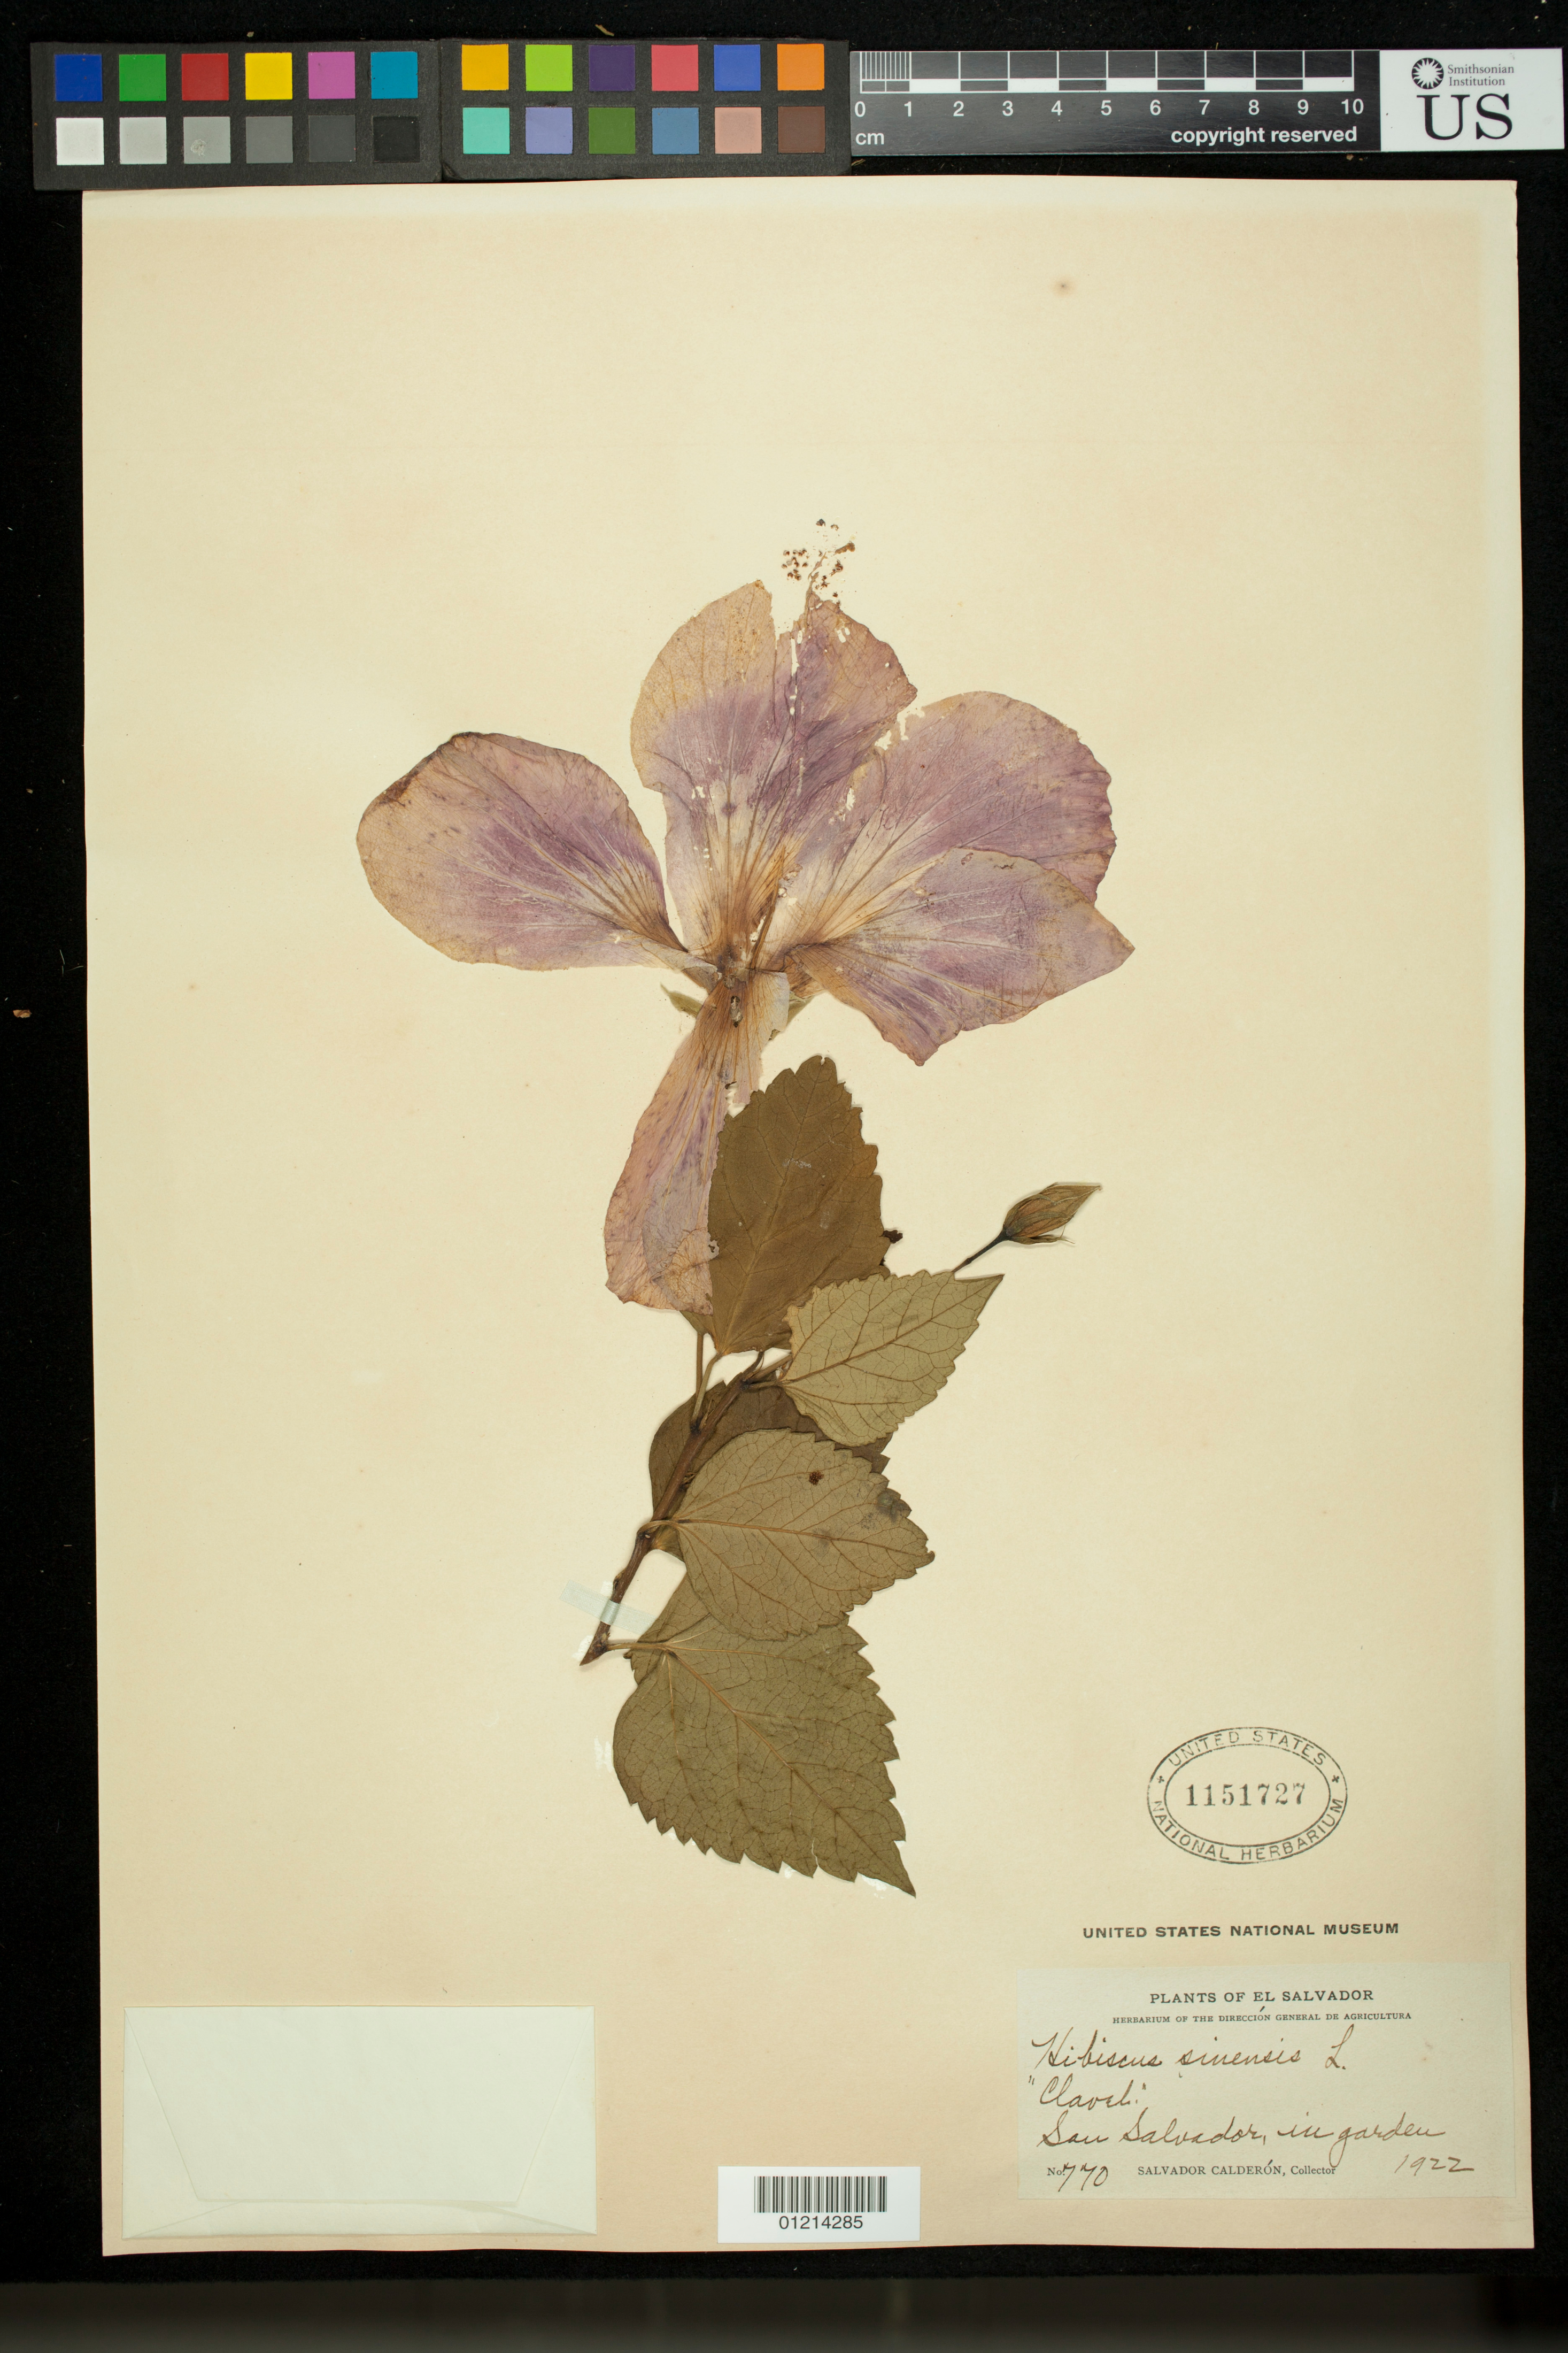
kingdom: Plantae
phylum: Tracheophyta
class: Magnoliopsida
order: Malvales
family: Malvaceae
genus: Hibiscus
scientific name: Hibiscus rosa-sinensis var. rosa-sinensis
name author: L.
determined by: Dorr, L. J., (BOT), Smithsonian Institution - National Museum of Natural History (UNITED STATES)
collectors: S. Calderón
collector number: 770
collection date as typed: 1922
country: El Salvador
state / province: San Salvador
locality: San Salvador, in garden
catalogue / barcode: US 1151727